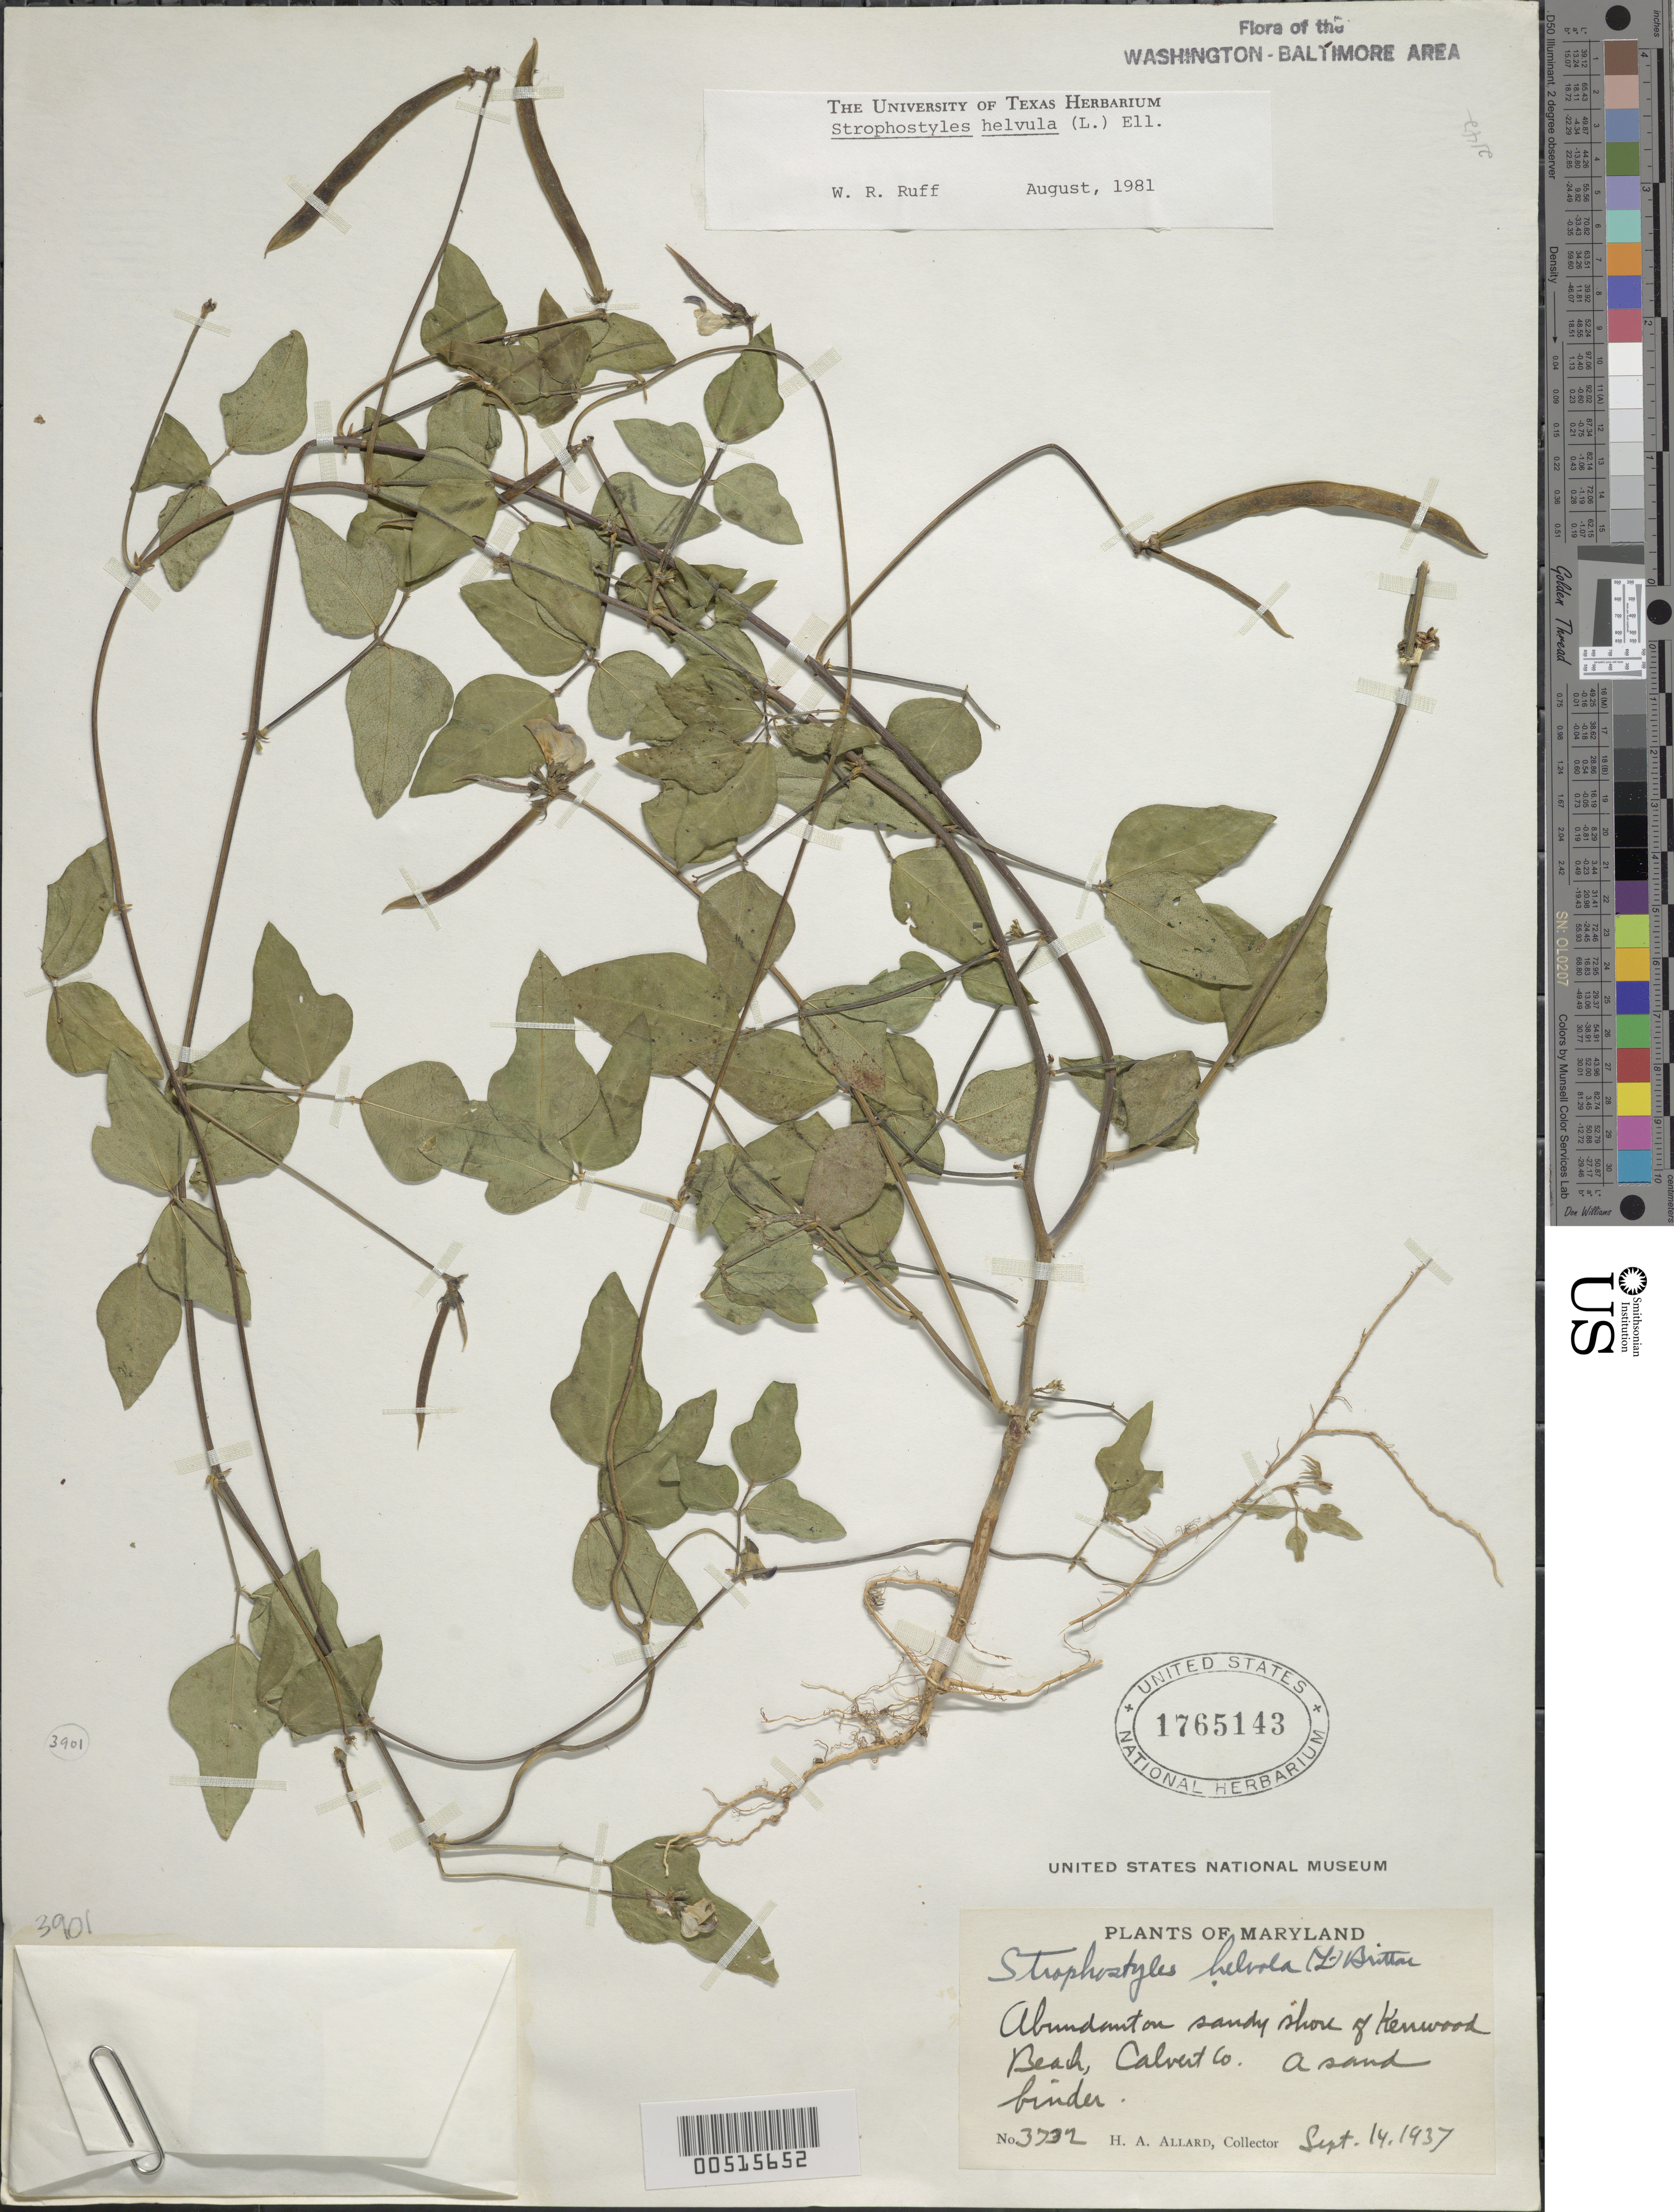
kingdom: Plantae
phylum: Tracheophyta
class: Magnoliopsida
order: Fabales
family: Fabaceae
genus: Strophostyles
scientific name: Strophostyles helvola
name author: (L.) Elliott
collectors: H. A. Allard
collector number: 3732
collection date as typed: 14 Sep 1937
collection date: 1937-09-14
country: United States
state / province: Maryland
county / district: Calvert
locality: Kenwood Beach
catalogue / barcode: US 1765143